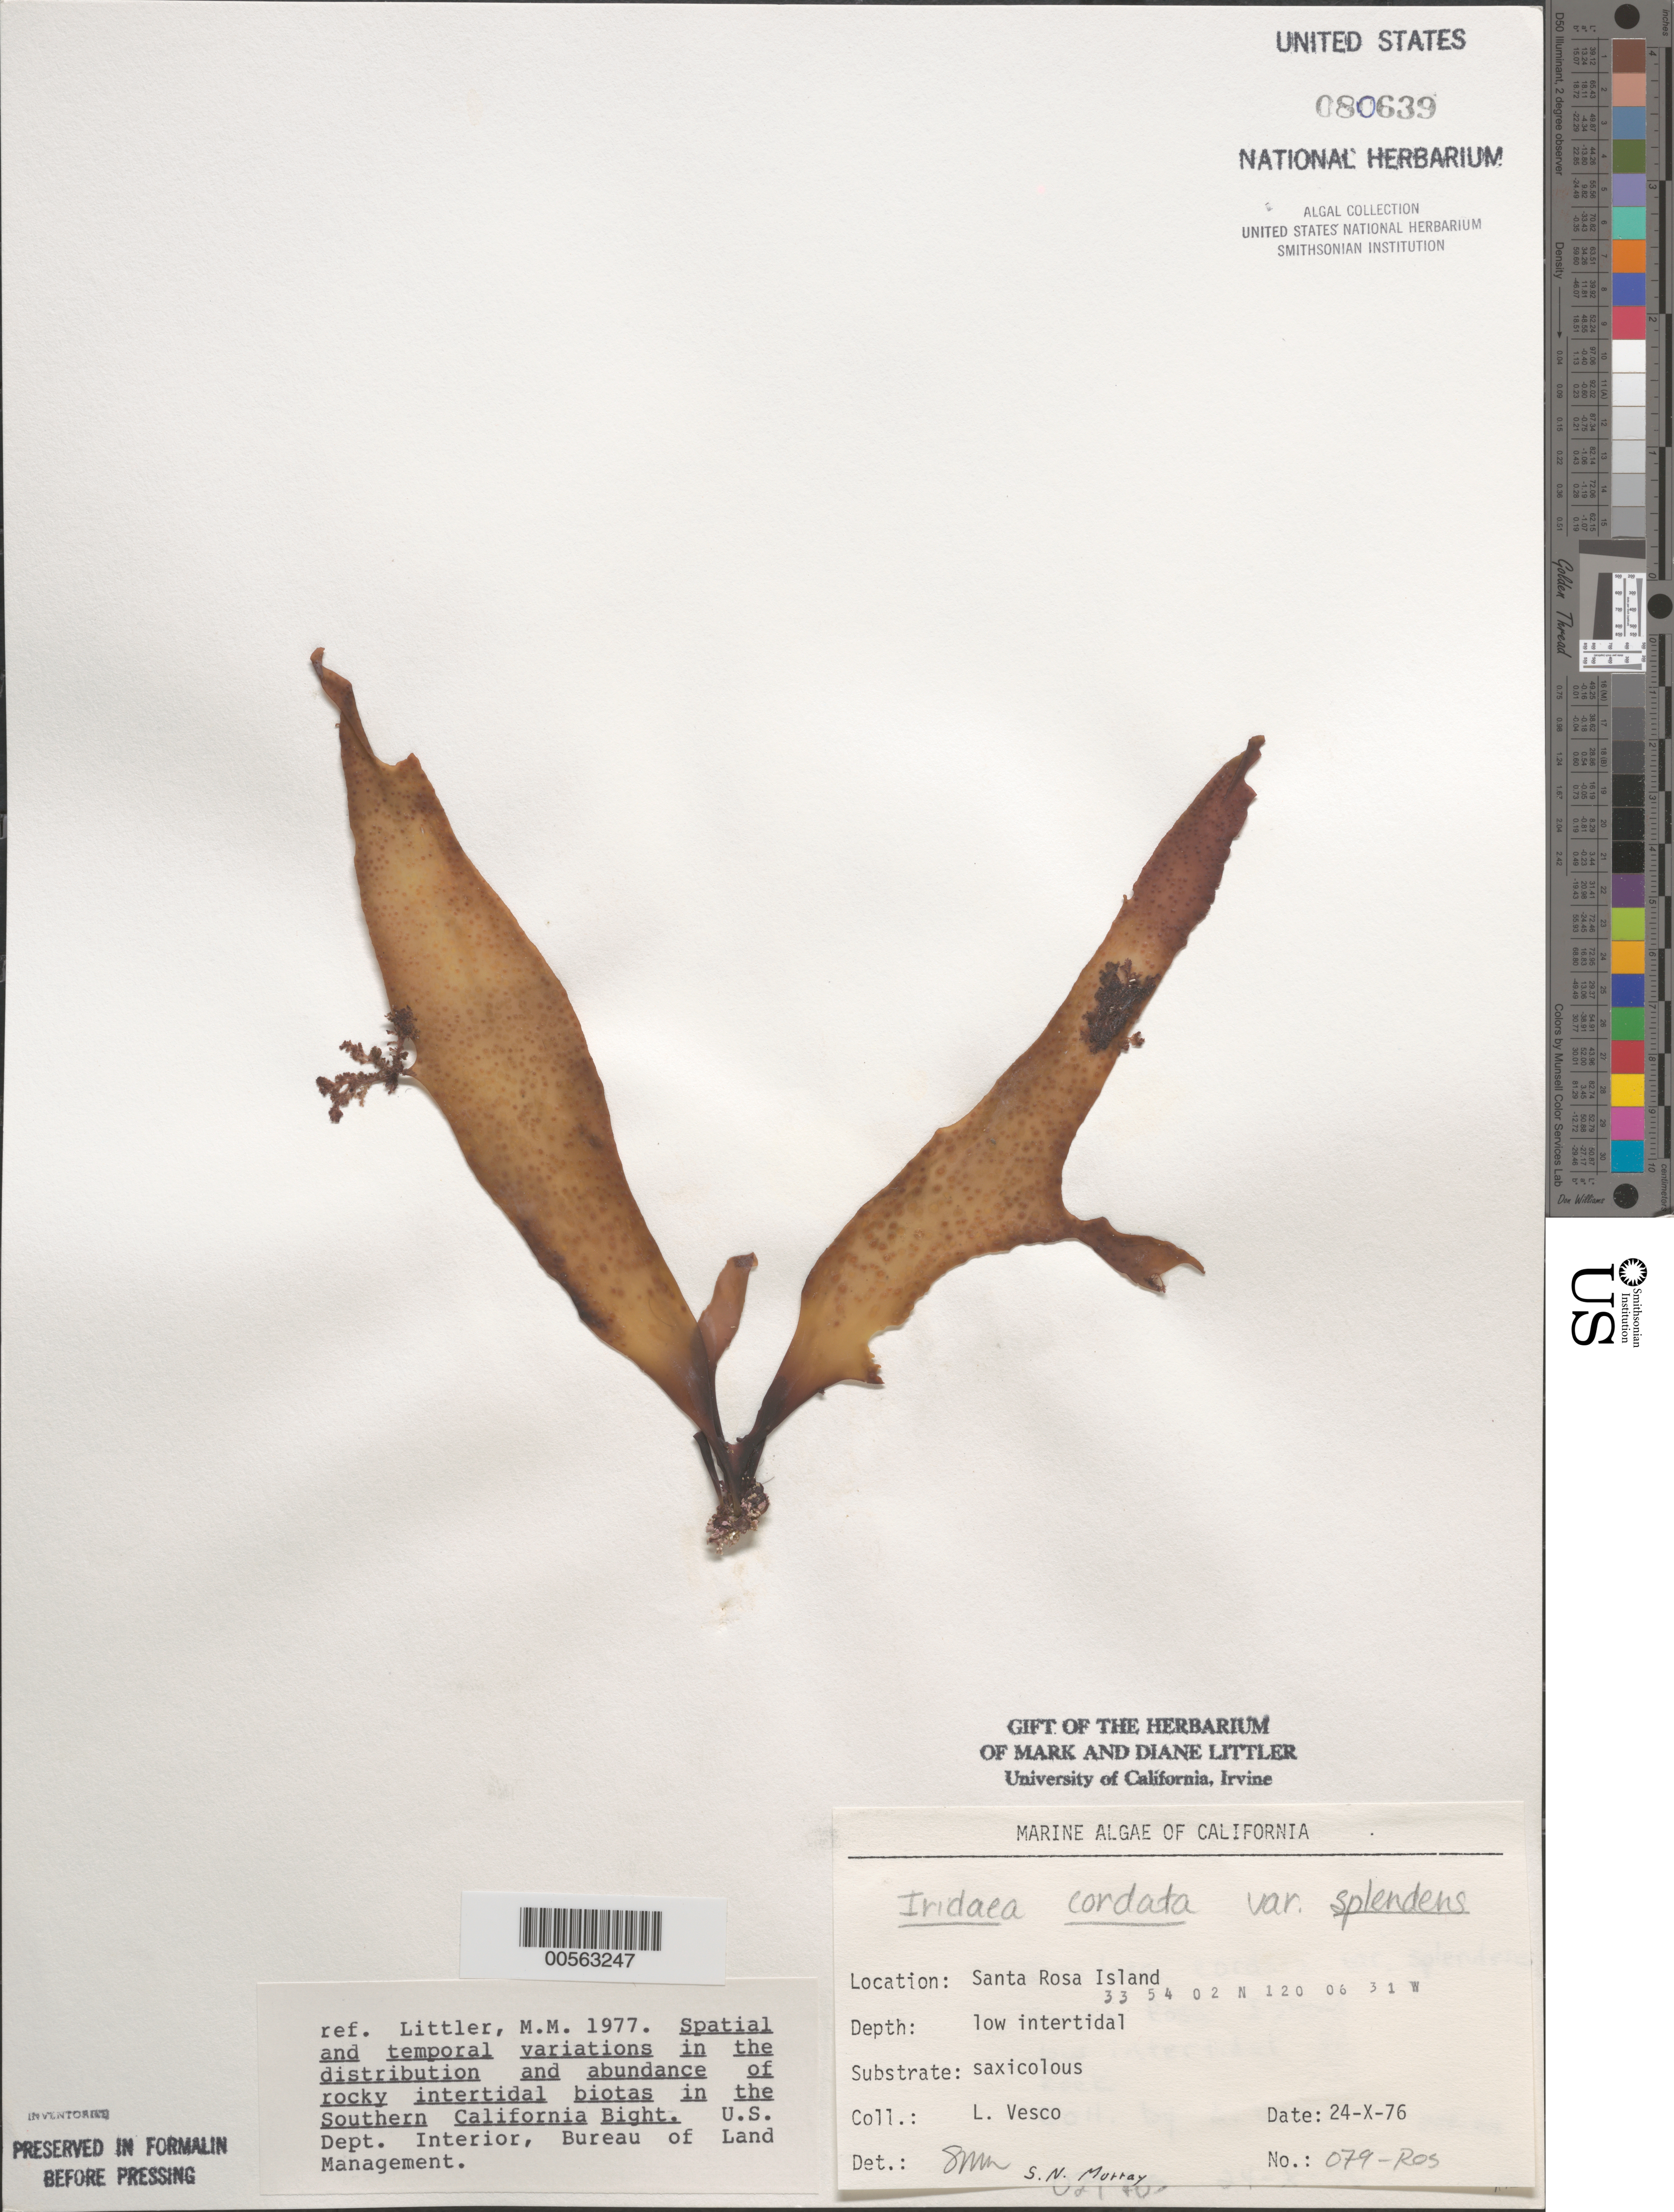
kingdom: Plantae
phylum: Rhodophyta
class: Florideophyceae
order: Gigartinales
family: Gigartinaceae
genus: Iridaea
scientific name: Iridaea cordata var. splendens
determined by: Murray, S. N.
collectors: L. Vesco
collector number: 079-ros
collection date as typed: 24 Oct 1976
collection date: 1976-10-24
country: United States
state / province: California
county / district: Santa Barbara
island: Santa Rosa Island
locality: Johnson's Lee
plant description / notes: BLM-SOCALBIGHT Rocky Intertidal Survey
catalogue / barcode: US 80639